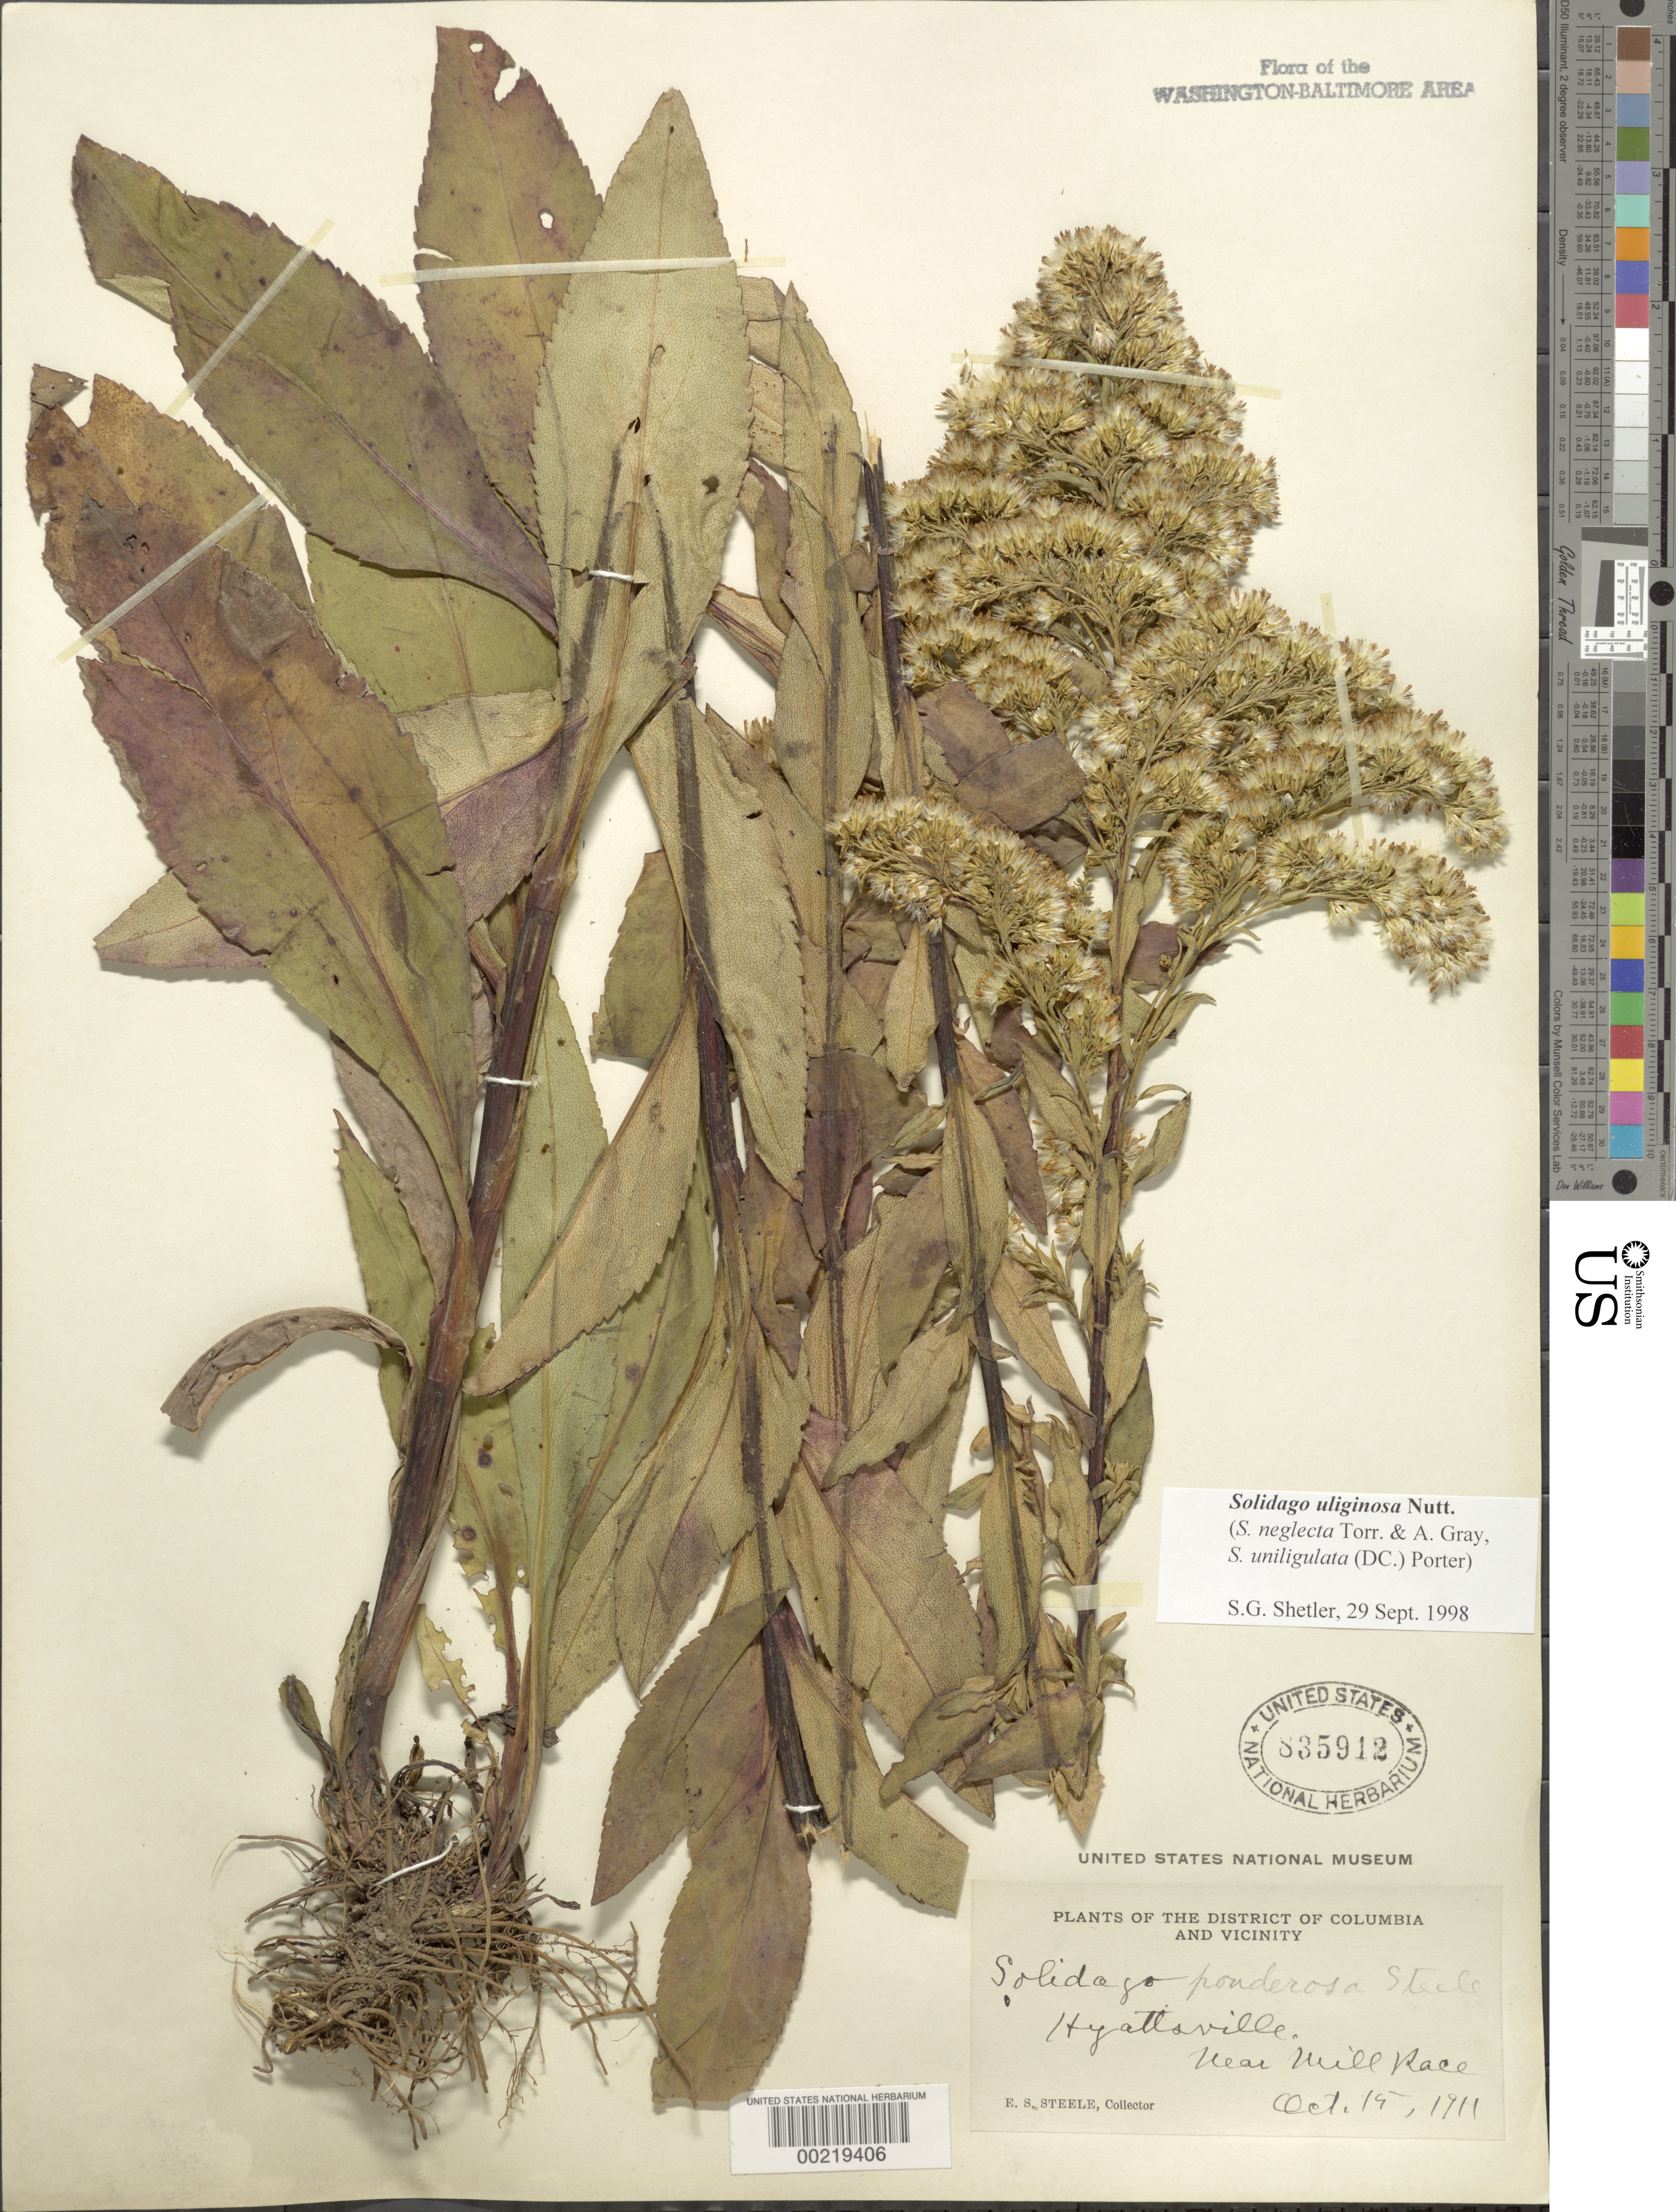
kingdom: Plantae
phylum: Tracheophyta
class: Magnoliopsida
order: Asterales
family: Asteraceae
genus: Solidago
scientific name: Solidago uliginosa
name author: Nutt.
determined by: Shetler, Stanwyn G., Curator Emeritus (BOT), Smithsonian Institution - National Museum of Natural History (UNITED STATES)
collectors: E. Steele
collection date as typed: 15 Oct 1911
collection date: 1911-10-15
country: United States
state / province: Maryland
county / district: Prince George's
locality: Hyattsville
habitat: Near mill race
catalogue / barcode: US 835912